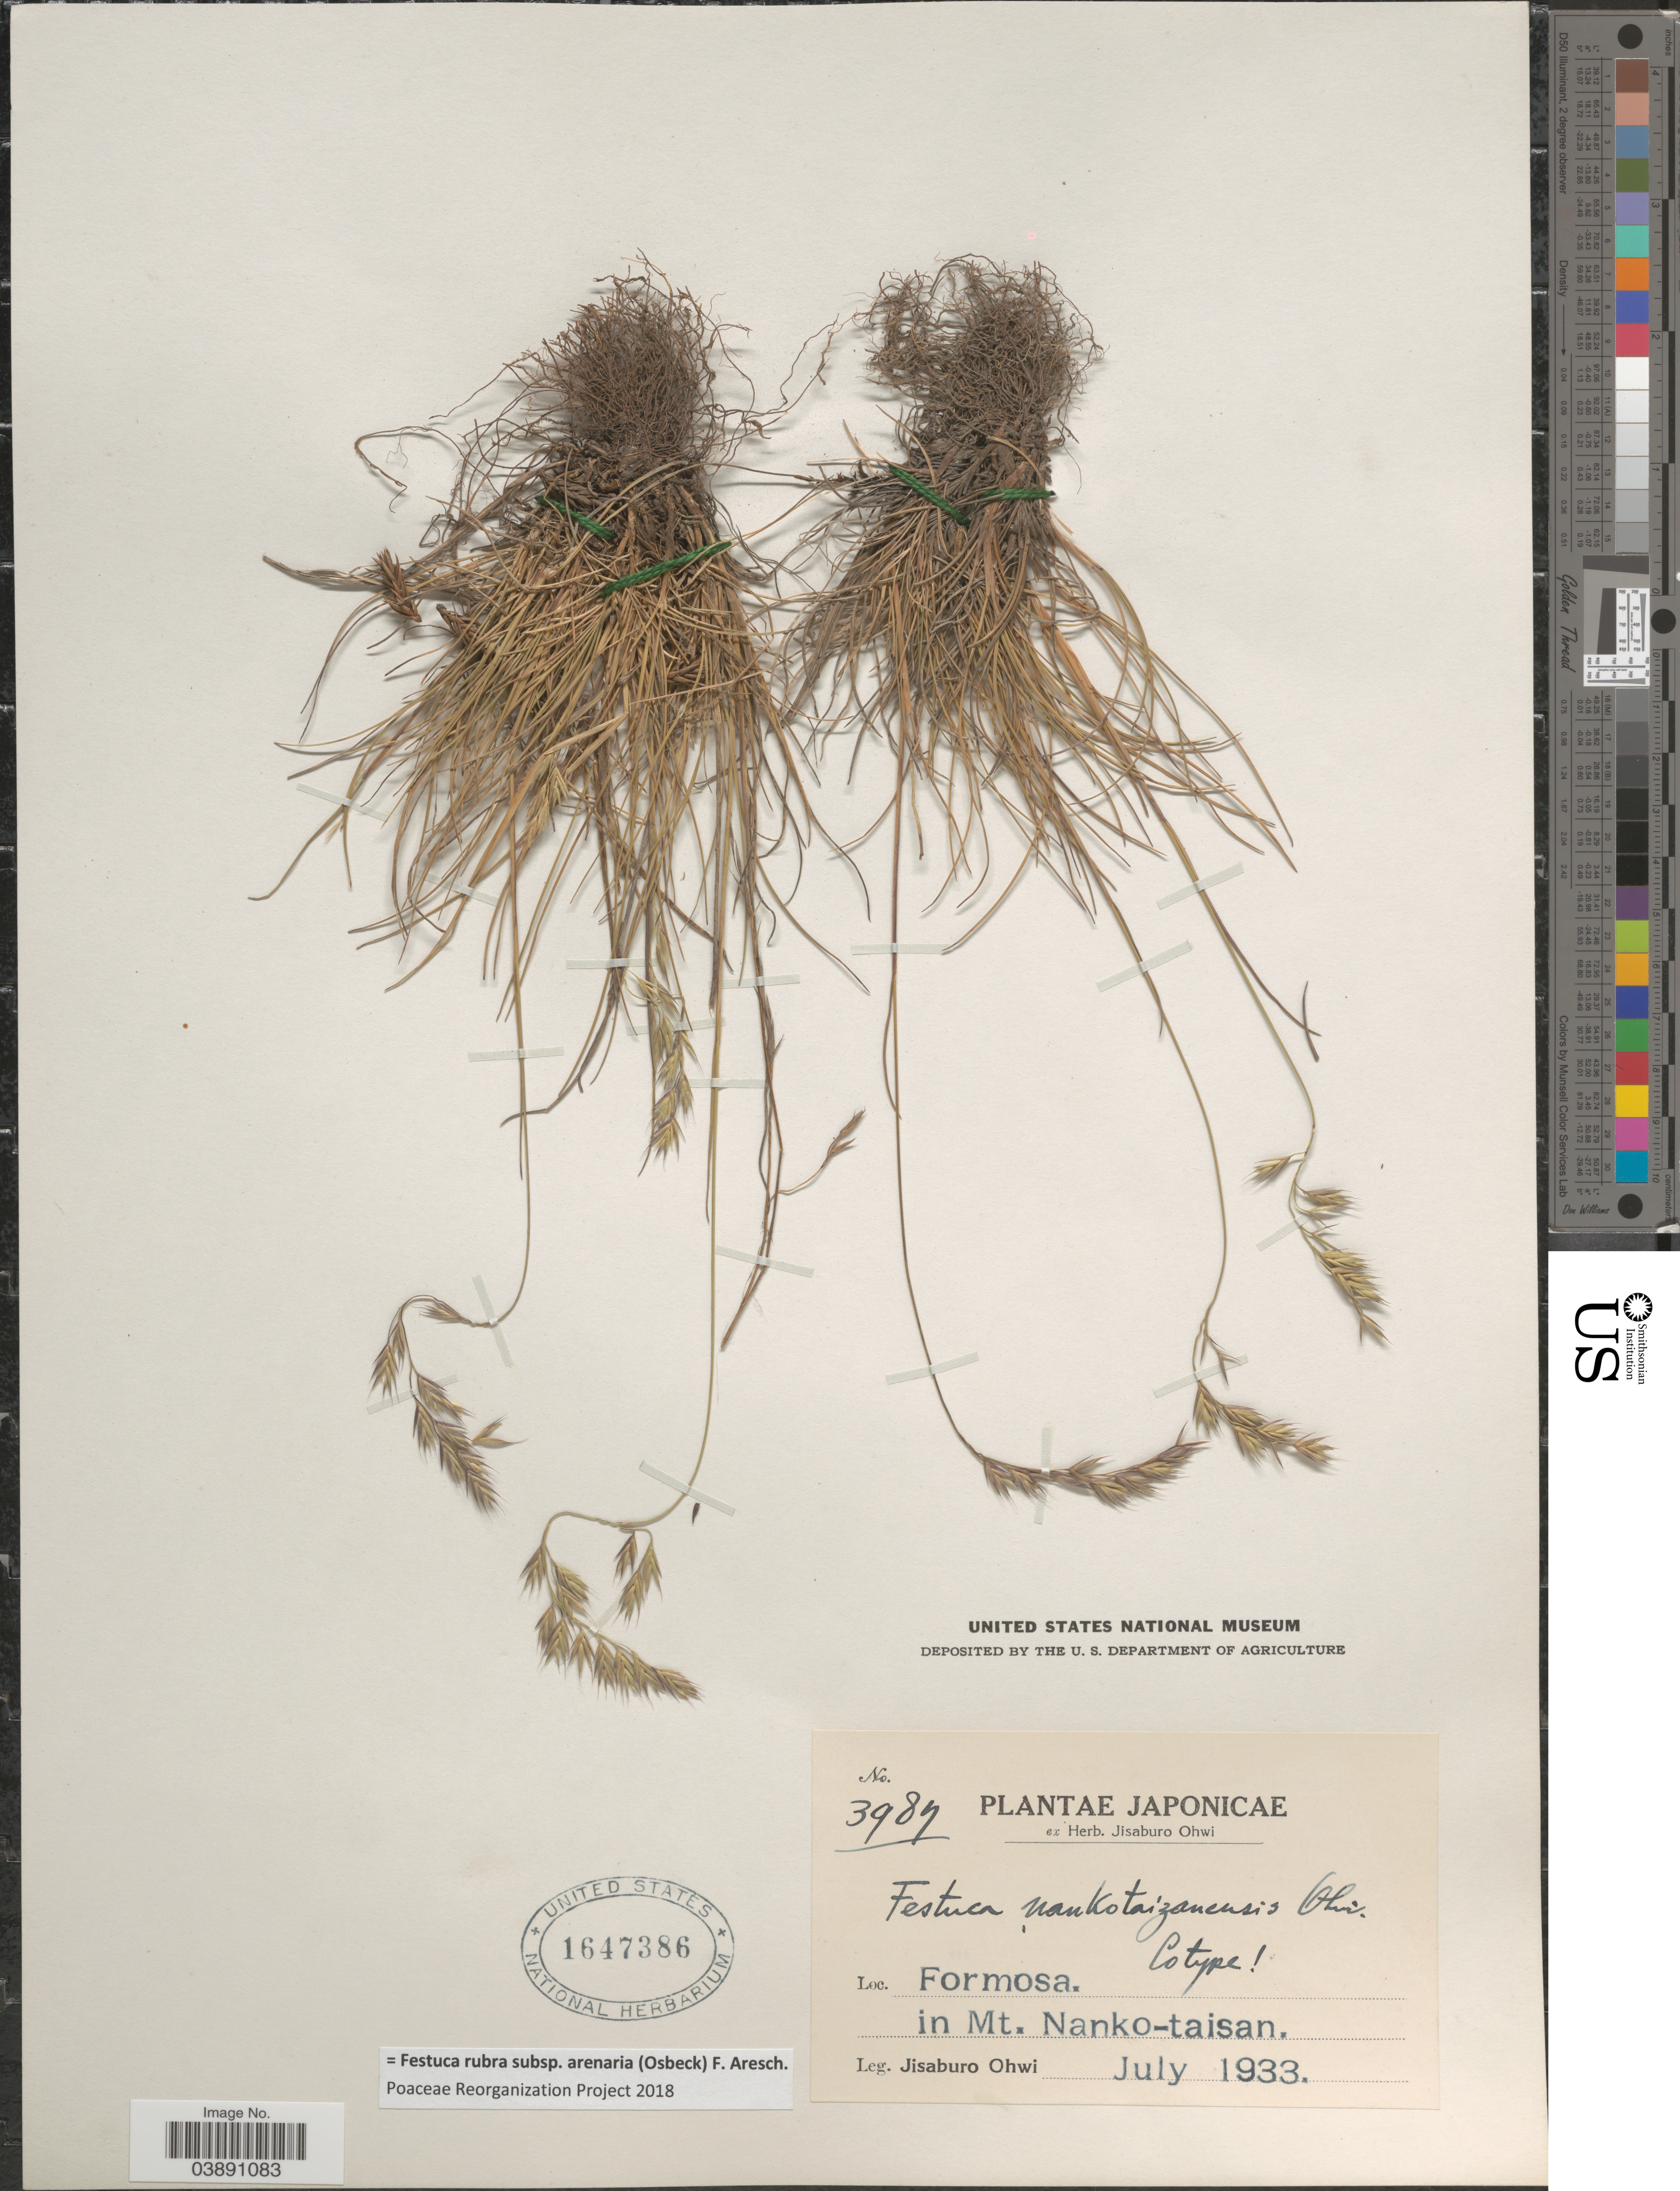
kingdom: Plantae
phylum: Tracheophyta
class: Liliopsida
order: Poales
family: Poaceae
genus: Festuca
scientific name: Festuca rubra subsp. arenaria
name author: (Osbeck) F. Aresch.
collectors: J. Ohwi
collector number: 3987*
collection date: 1933-07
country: Japan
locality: Formosa in Mt. Nanko-taisan.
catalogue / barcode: US 1647386